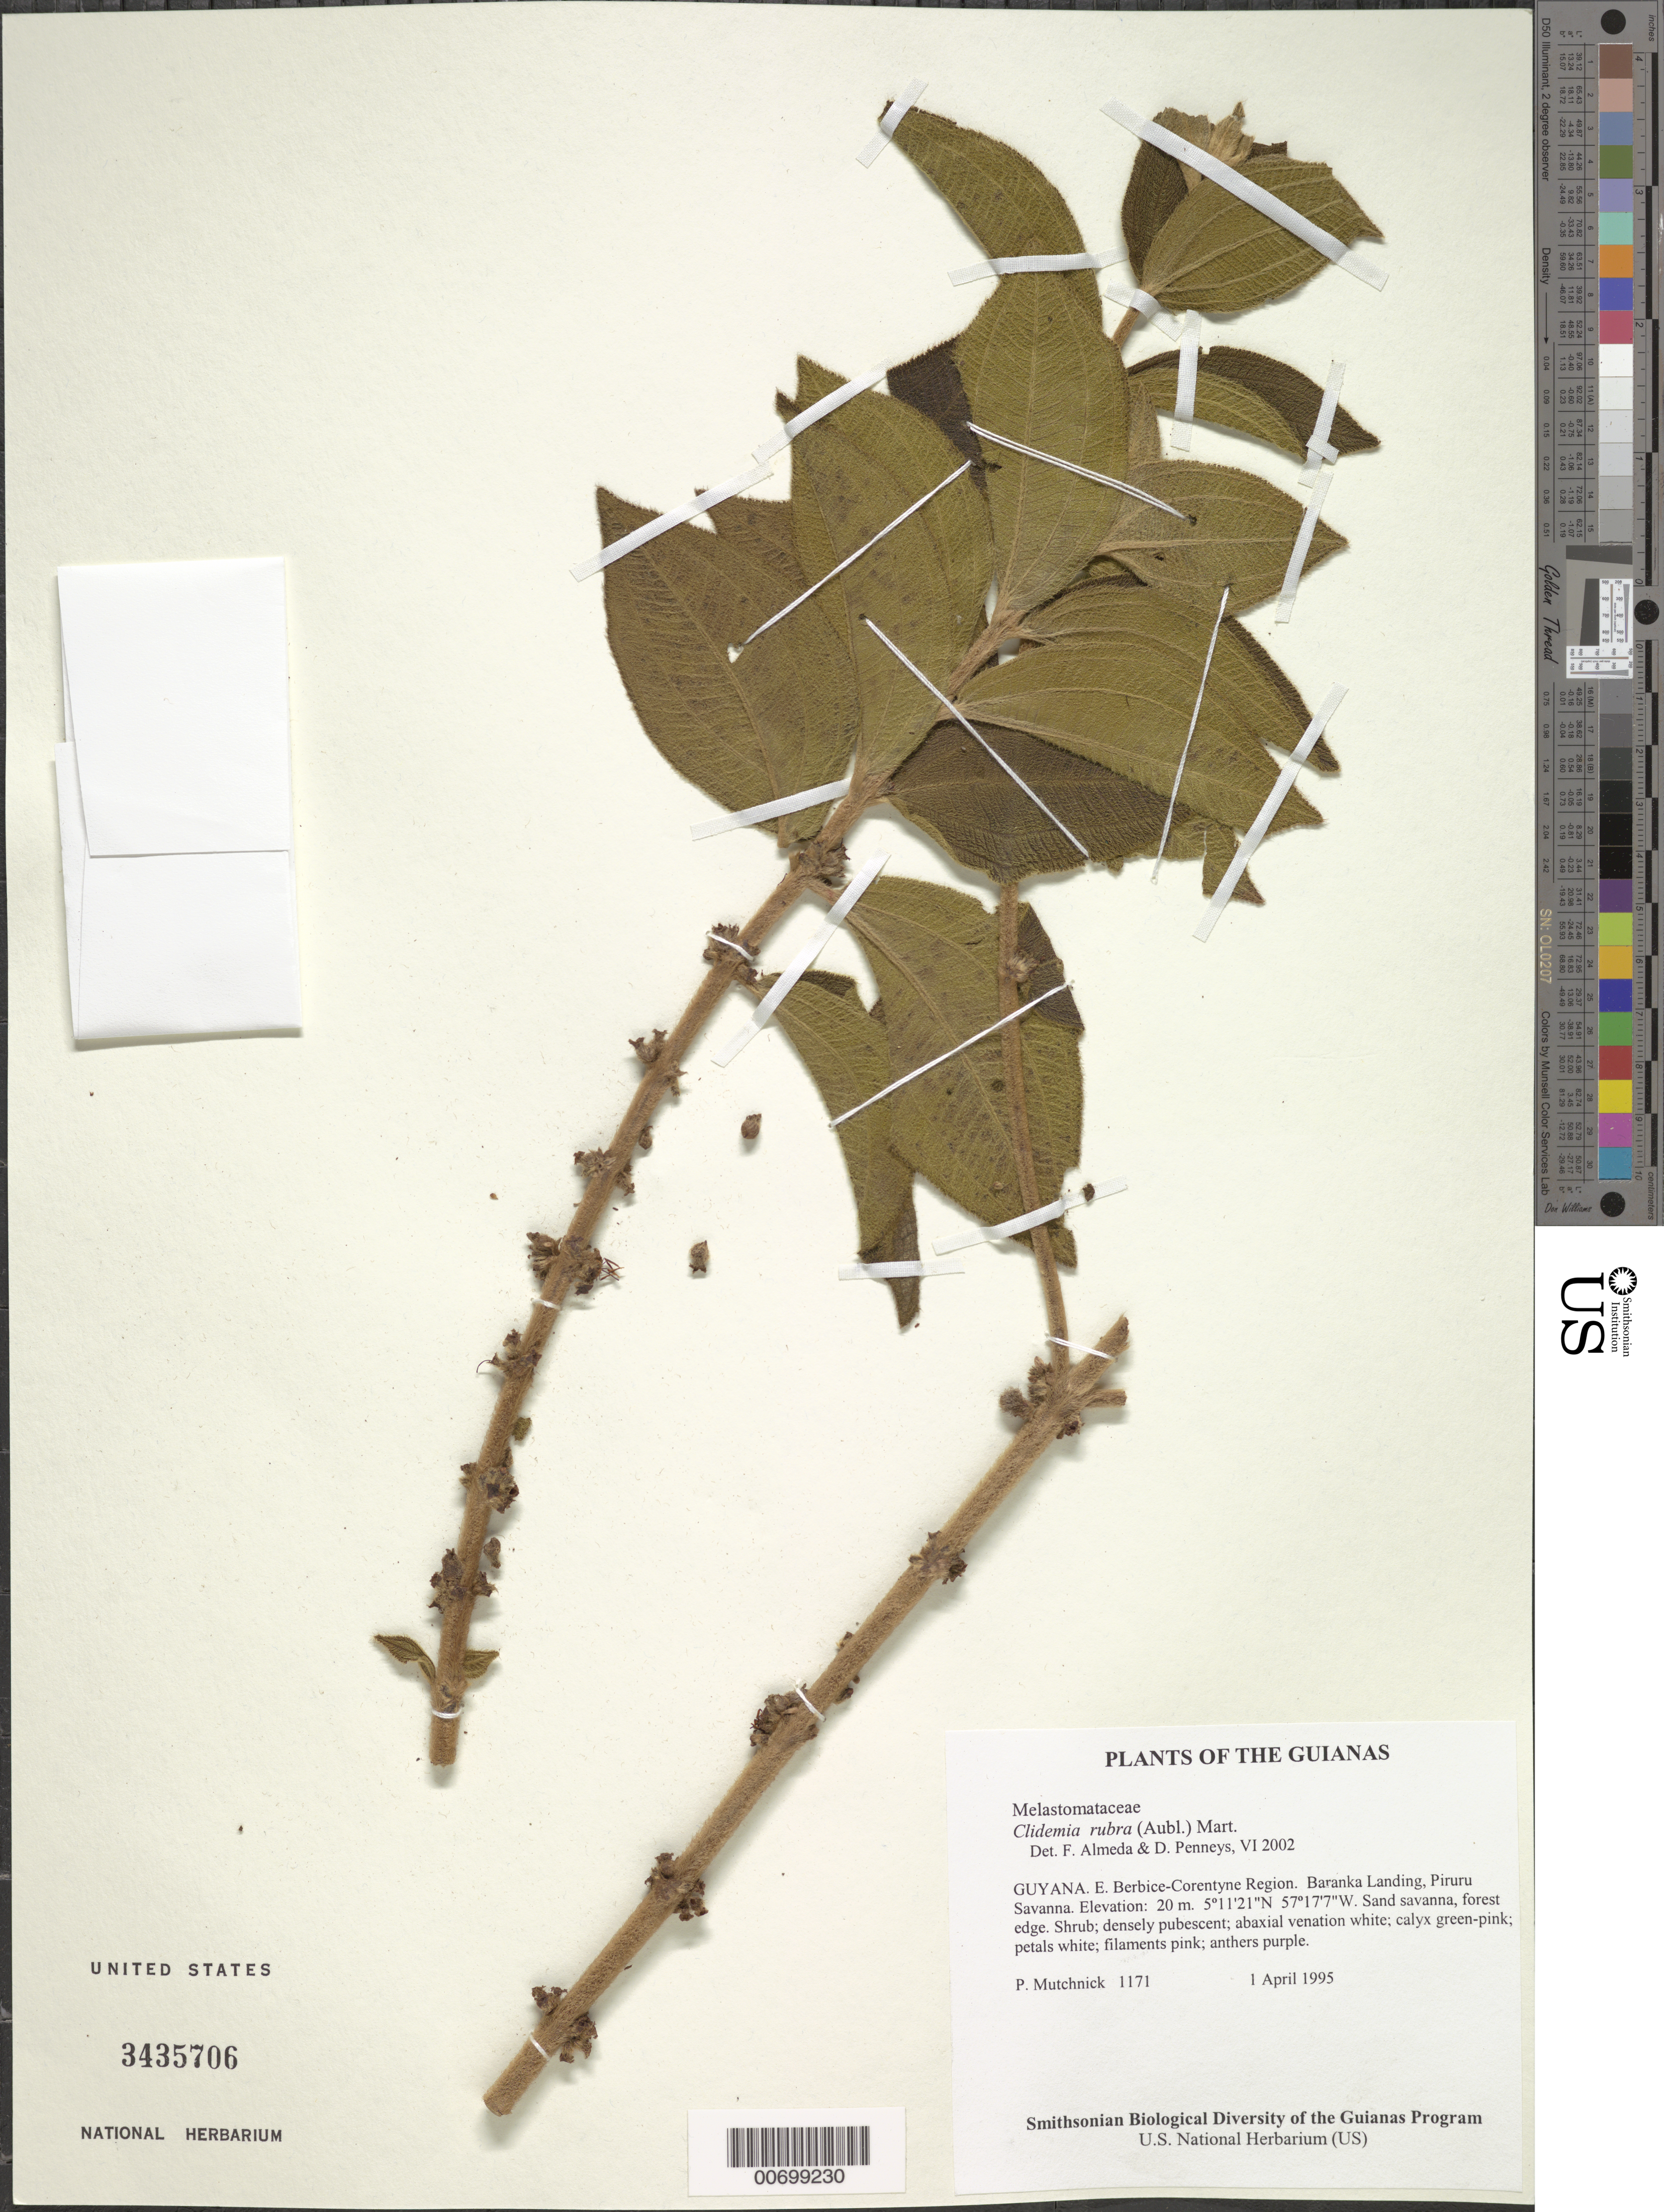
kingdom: Plantae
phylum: Tracheophyta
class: Magnoliopsida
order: Myrtales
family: Melastomataceae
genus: Clidemia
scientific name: Clidemia rubra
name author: (Aubl.) Mart.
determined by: Almeda, F.; Penneys, D. S.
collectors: P. Mutchnick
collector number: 1171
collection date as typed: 1 April 1995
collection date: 1995-04-01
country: Guyana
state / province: E. Berbice-Corentyne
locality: Baranka Landing, Piruru Savanna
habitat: Sand savanna, forest edge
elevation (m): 20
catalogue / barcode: US 3435706